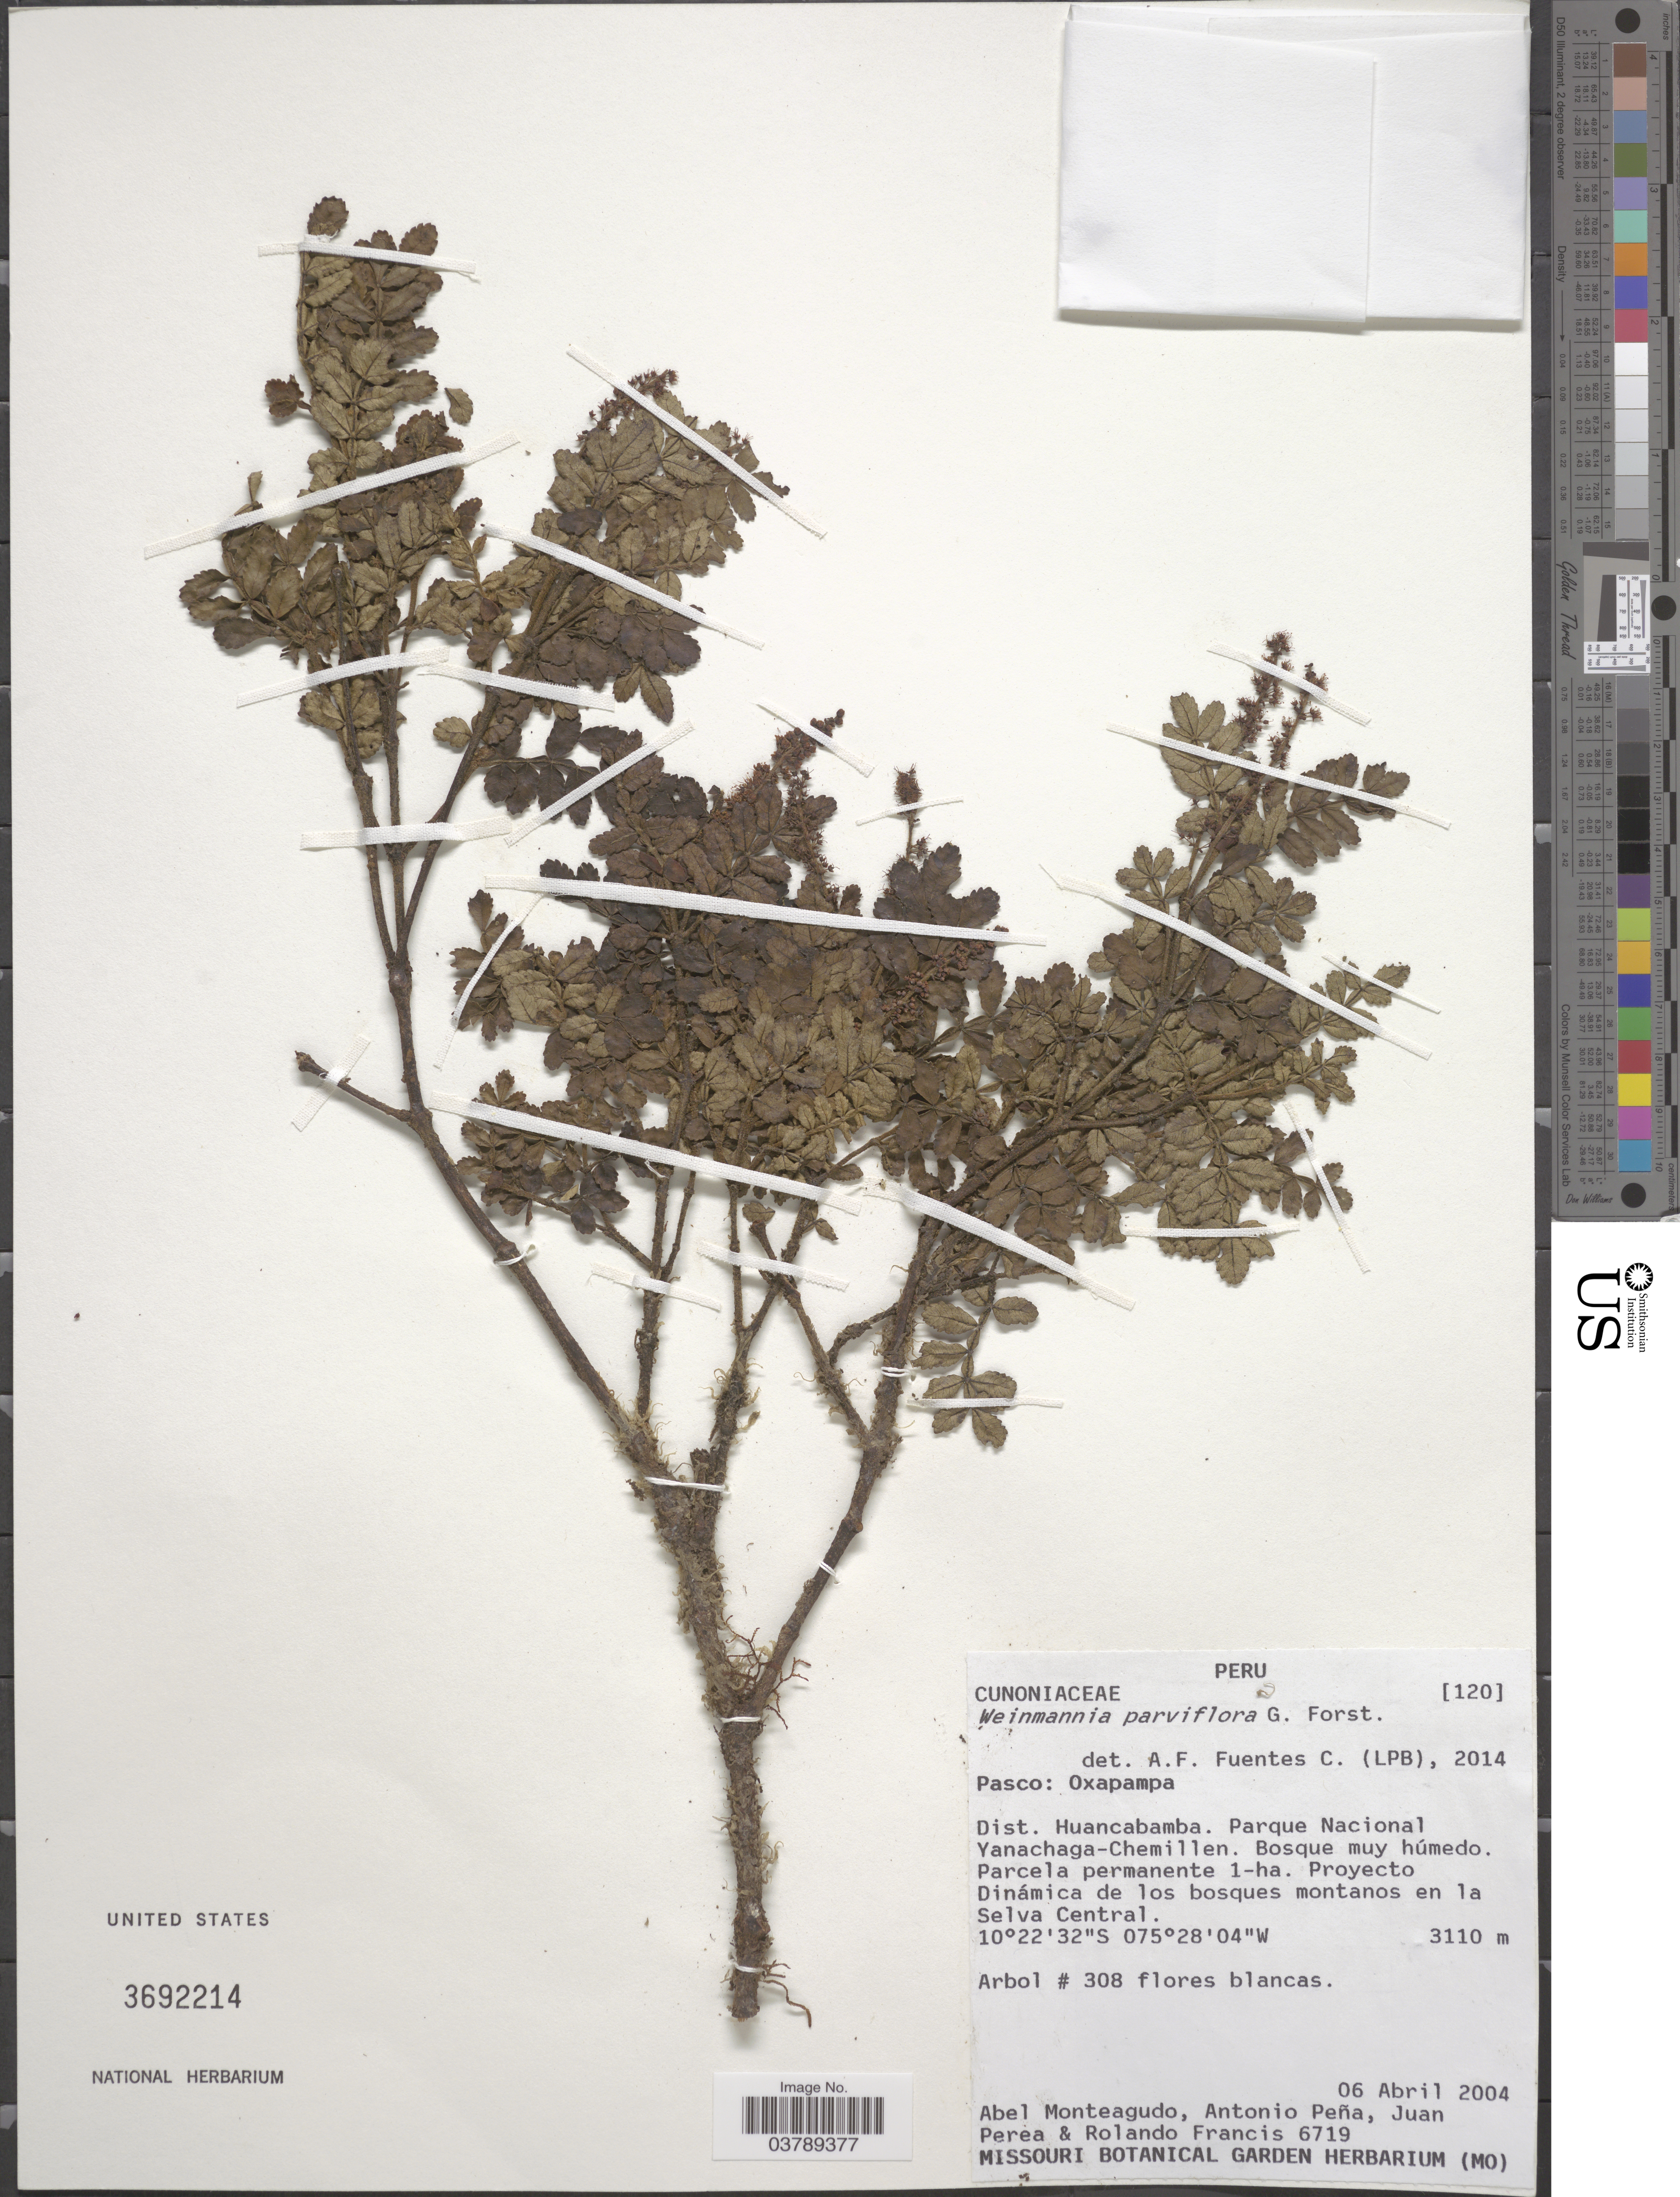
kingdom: Plantae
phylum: Tracheophyta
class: Magnoliopsida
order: Oxalidales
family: Cunoniaceae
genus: Weinmannia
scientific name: Weinmannia parviflora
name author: G. Forst.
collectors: A. Monteagudo, A. Pena, J. Perea & R. Francis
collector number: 6719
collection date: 2004-04-06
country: Peru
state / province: Pasco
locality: Oxapampa. Dist. Huacabamba. Parque Nacional Yanachaga-Chemillen. Bosque muy húmedo. Parcela permanente 1-ha. Proyecto Dinámica de los bosques montanos en la Selvas Central.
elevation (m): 3110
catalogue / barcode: US 3692214